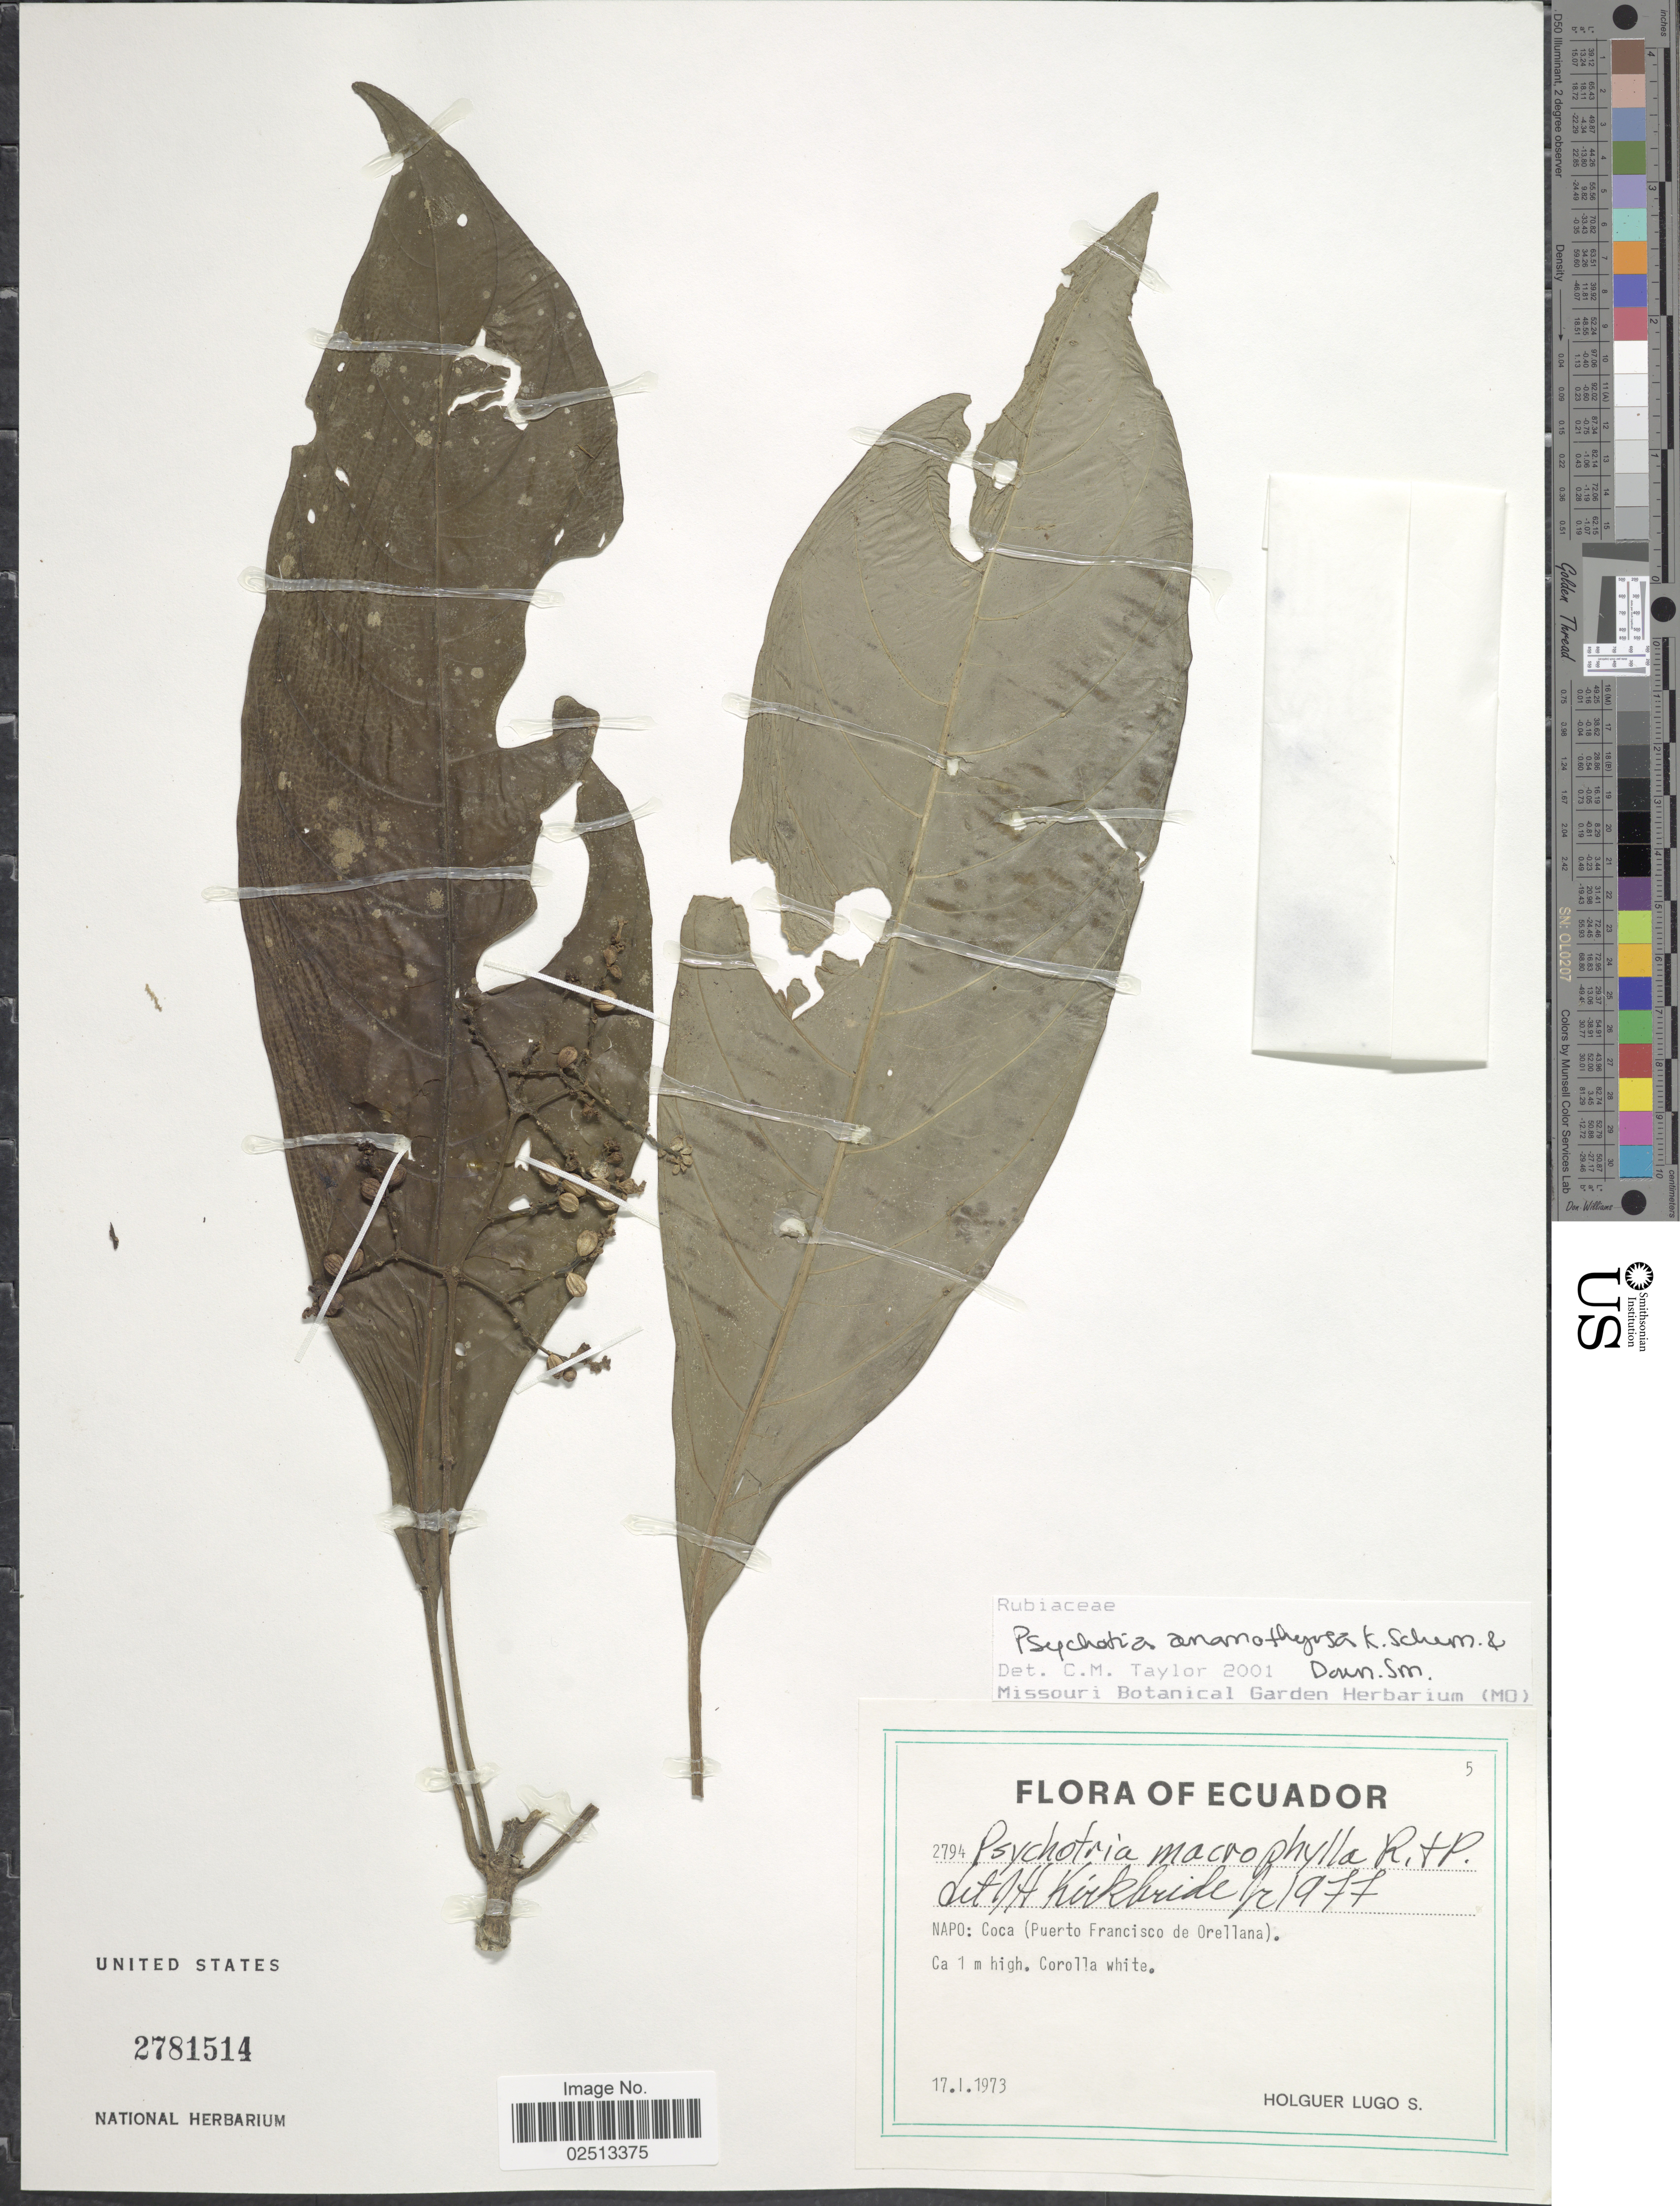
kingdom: Plantae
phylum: Tracheophyta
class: Magnoliopsida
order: Gentianales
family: Rubiaceae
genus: Psychotria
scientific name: Psychotria anomothyrsa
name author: K. Schum. & Donn. Sm. in Donn. Sm.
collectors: H. Lugo S.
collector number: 2794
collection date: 1973-01-17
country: Ecuador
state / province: Napo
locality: Coca (puerto Francisco de Orellana)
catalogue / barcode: US 2781514